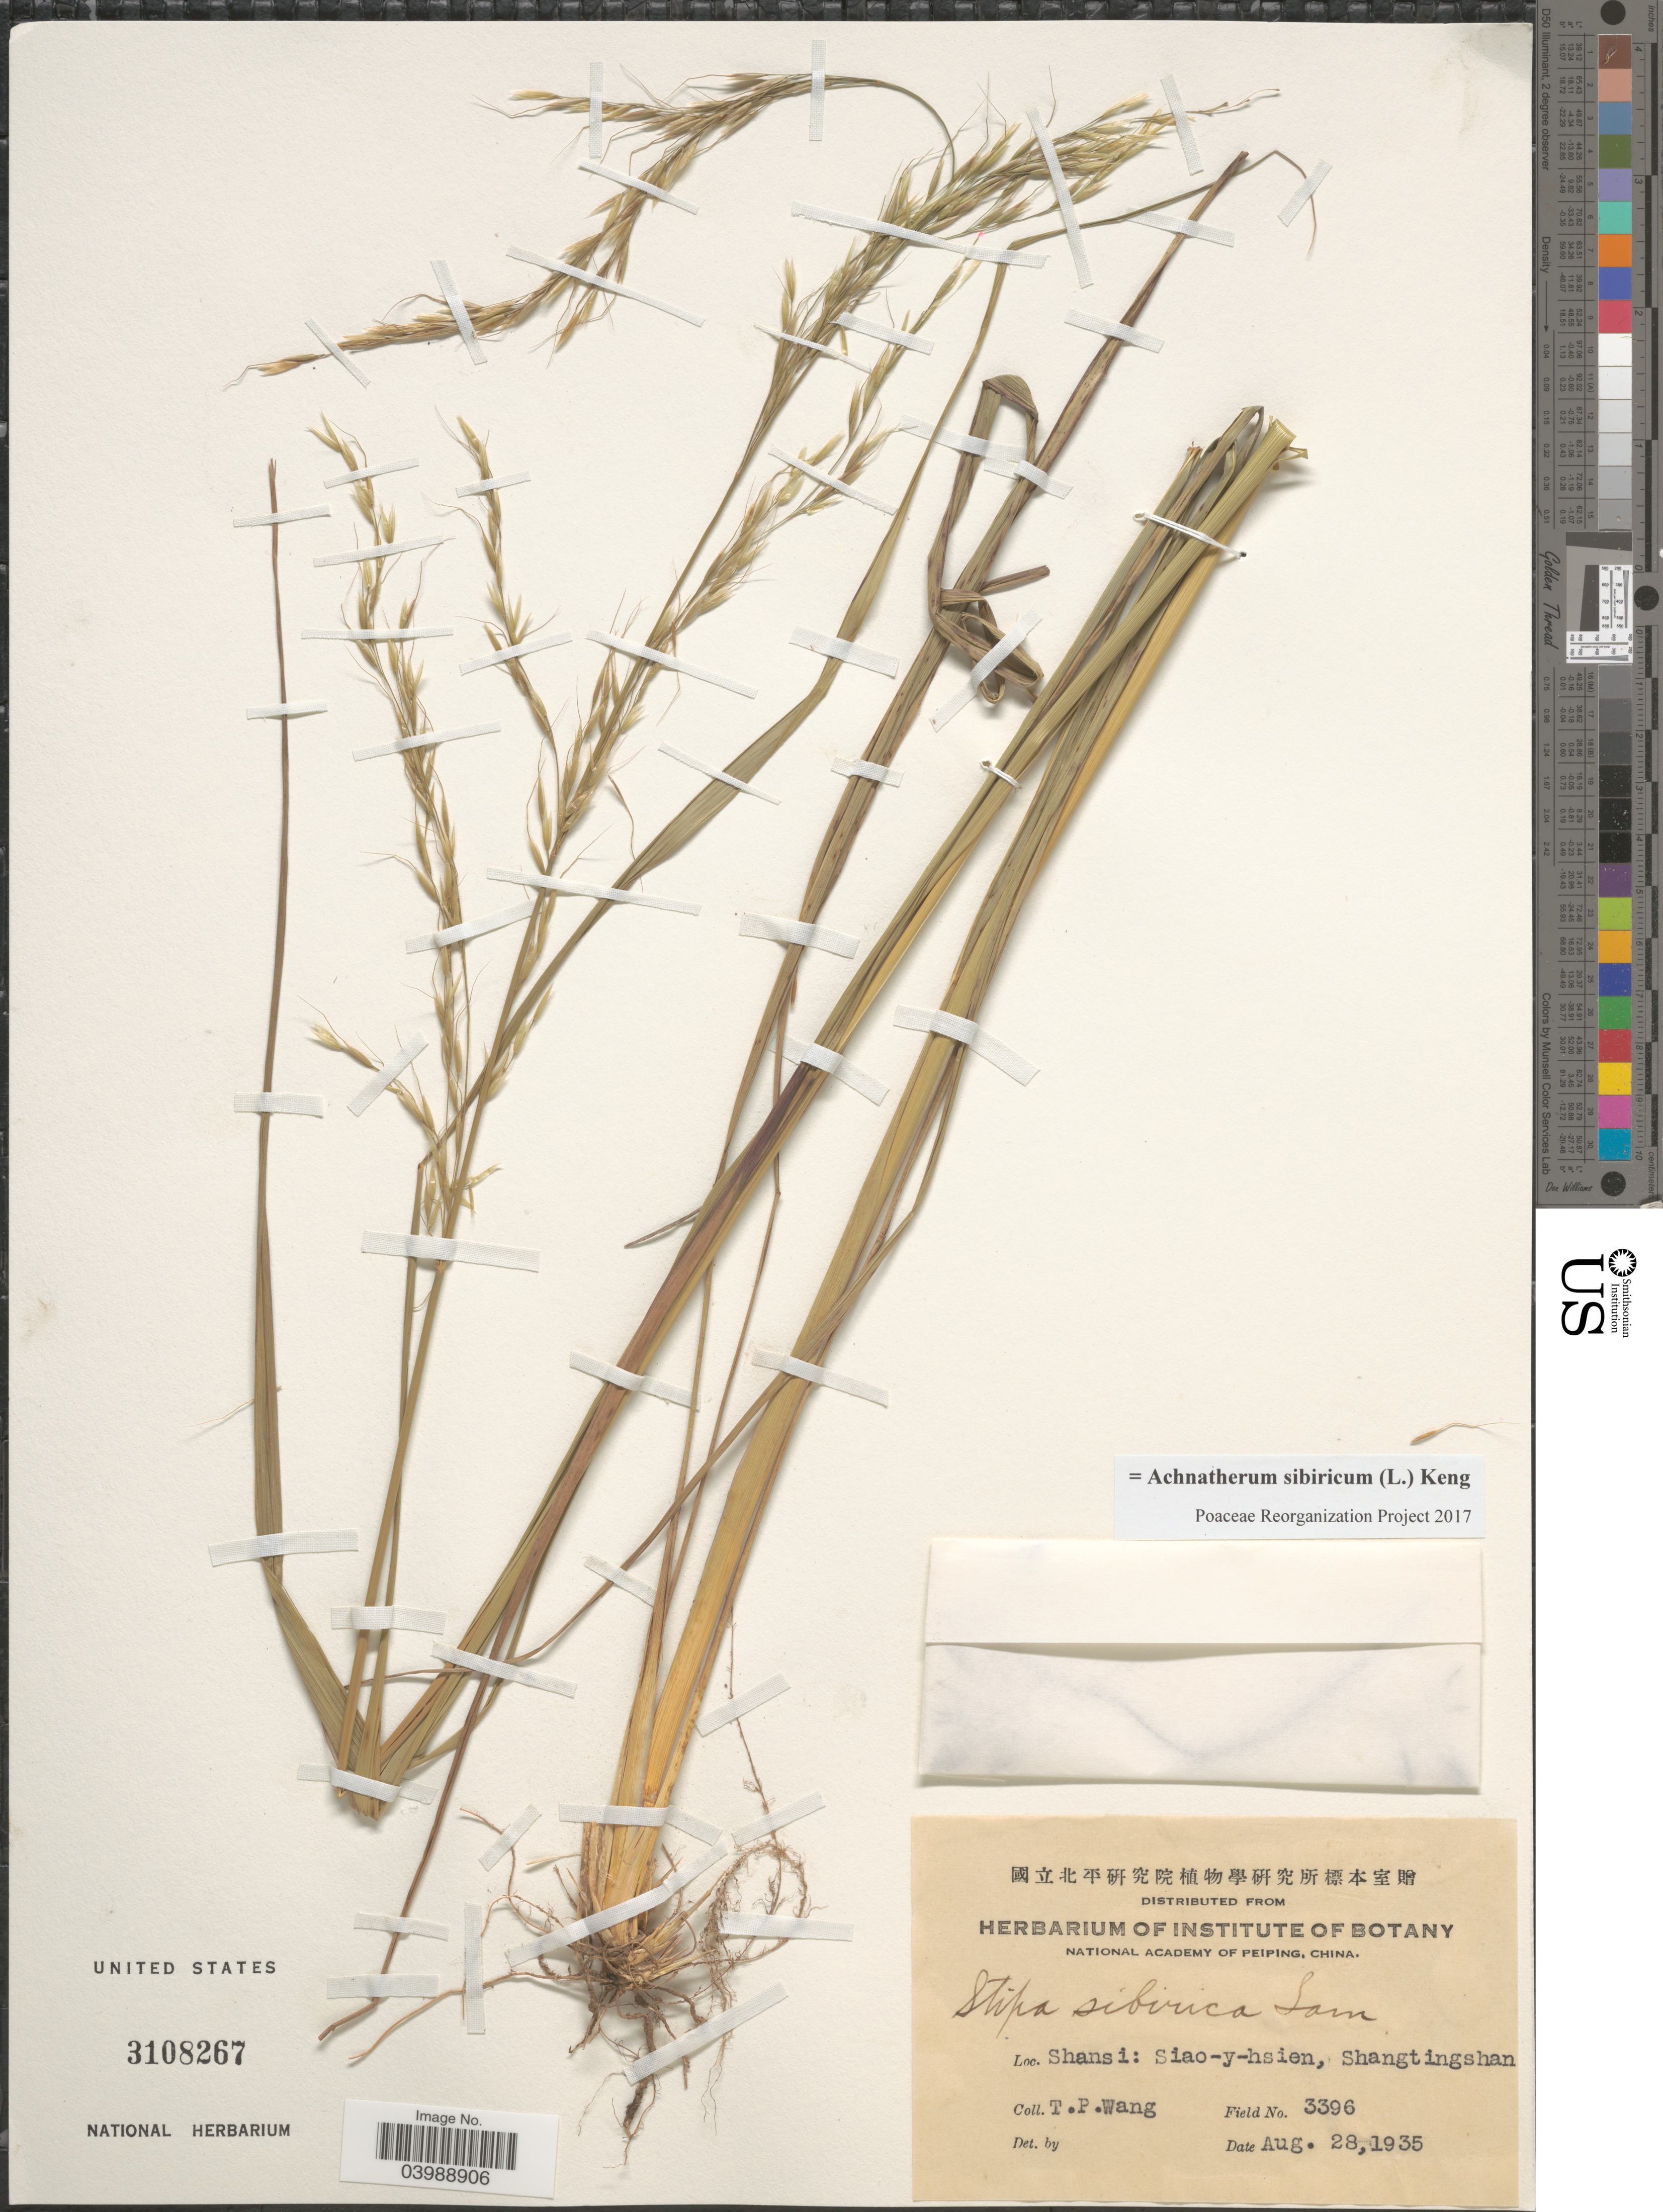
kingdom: Plantae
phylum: Tracheophyta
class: Liliopsida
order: Poales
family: Poaceae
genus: Achnatherum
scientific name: Achnatherum sibiricum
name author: (L.) Keng ex Tzvelev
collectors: T. Wang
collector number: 3396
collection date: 1935-08-28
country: China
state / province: Shanxi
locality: Shansi: Siao-y-hsien, Shangtingshan.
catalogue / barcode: US 3108267